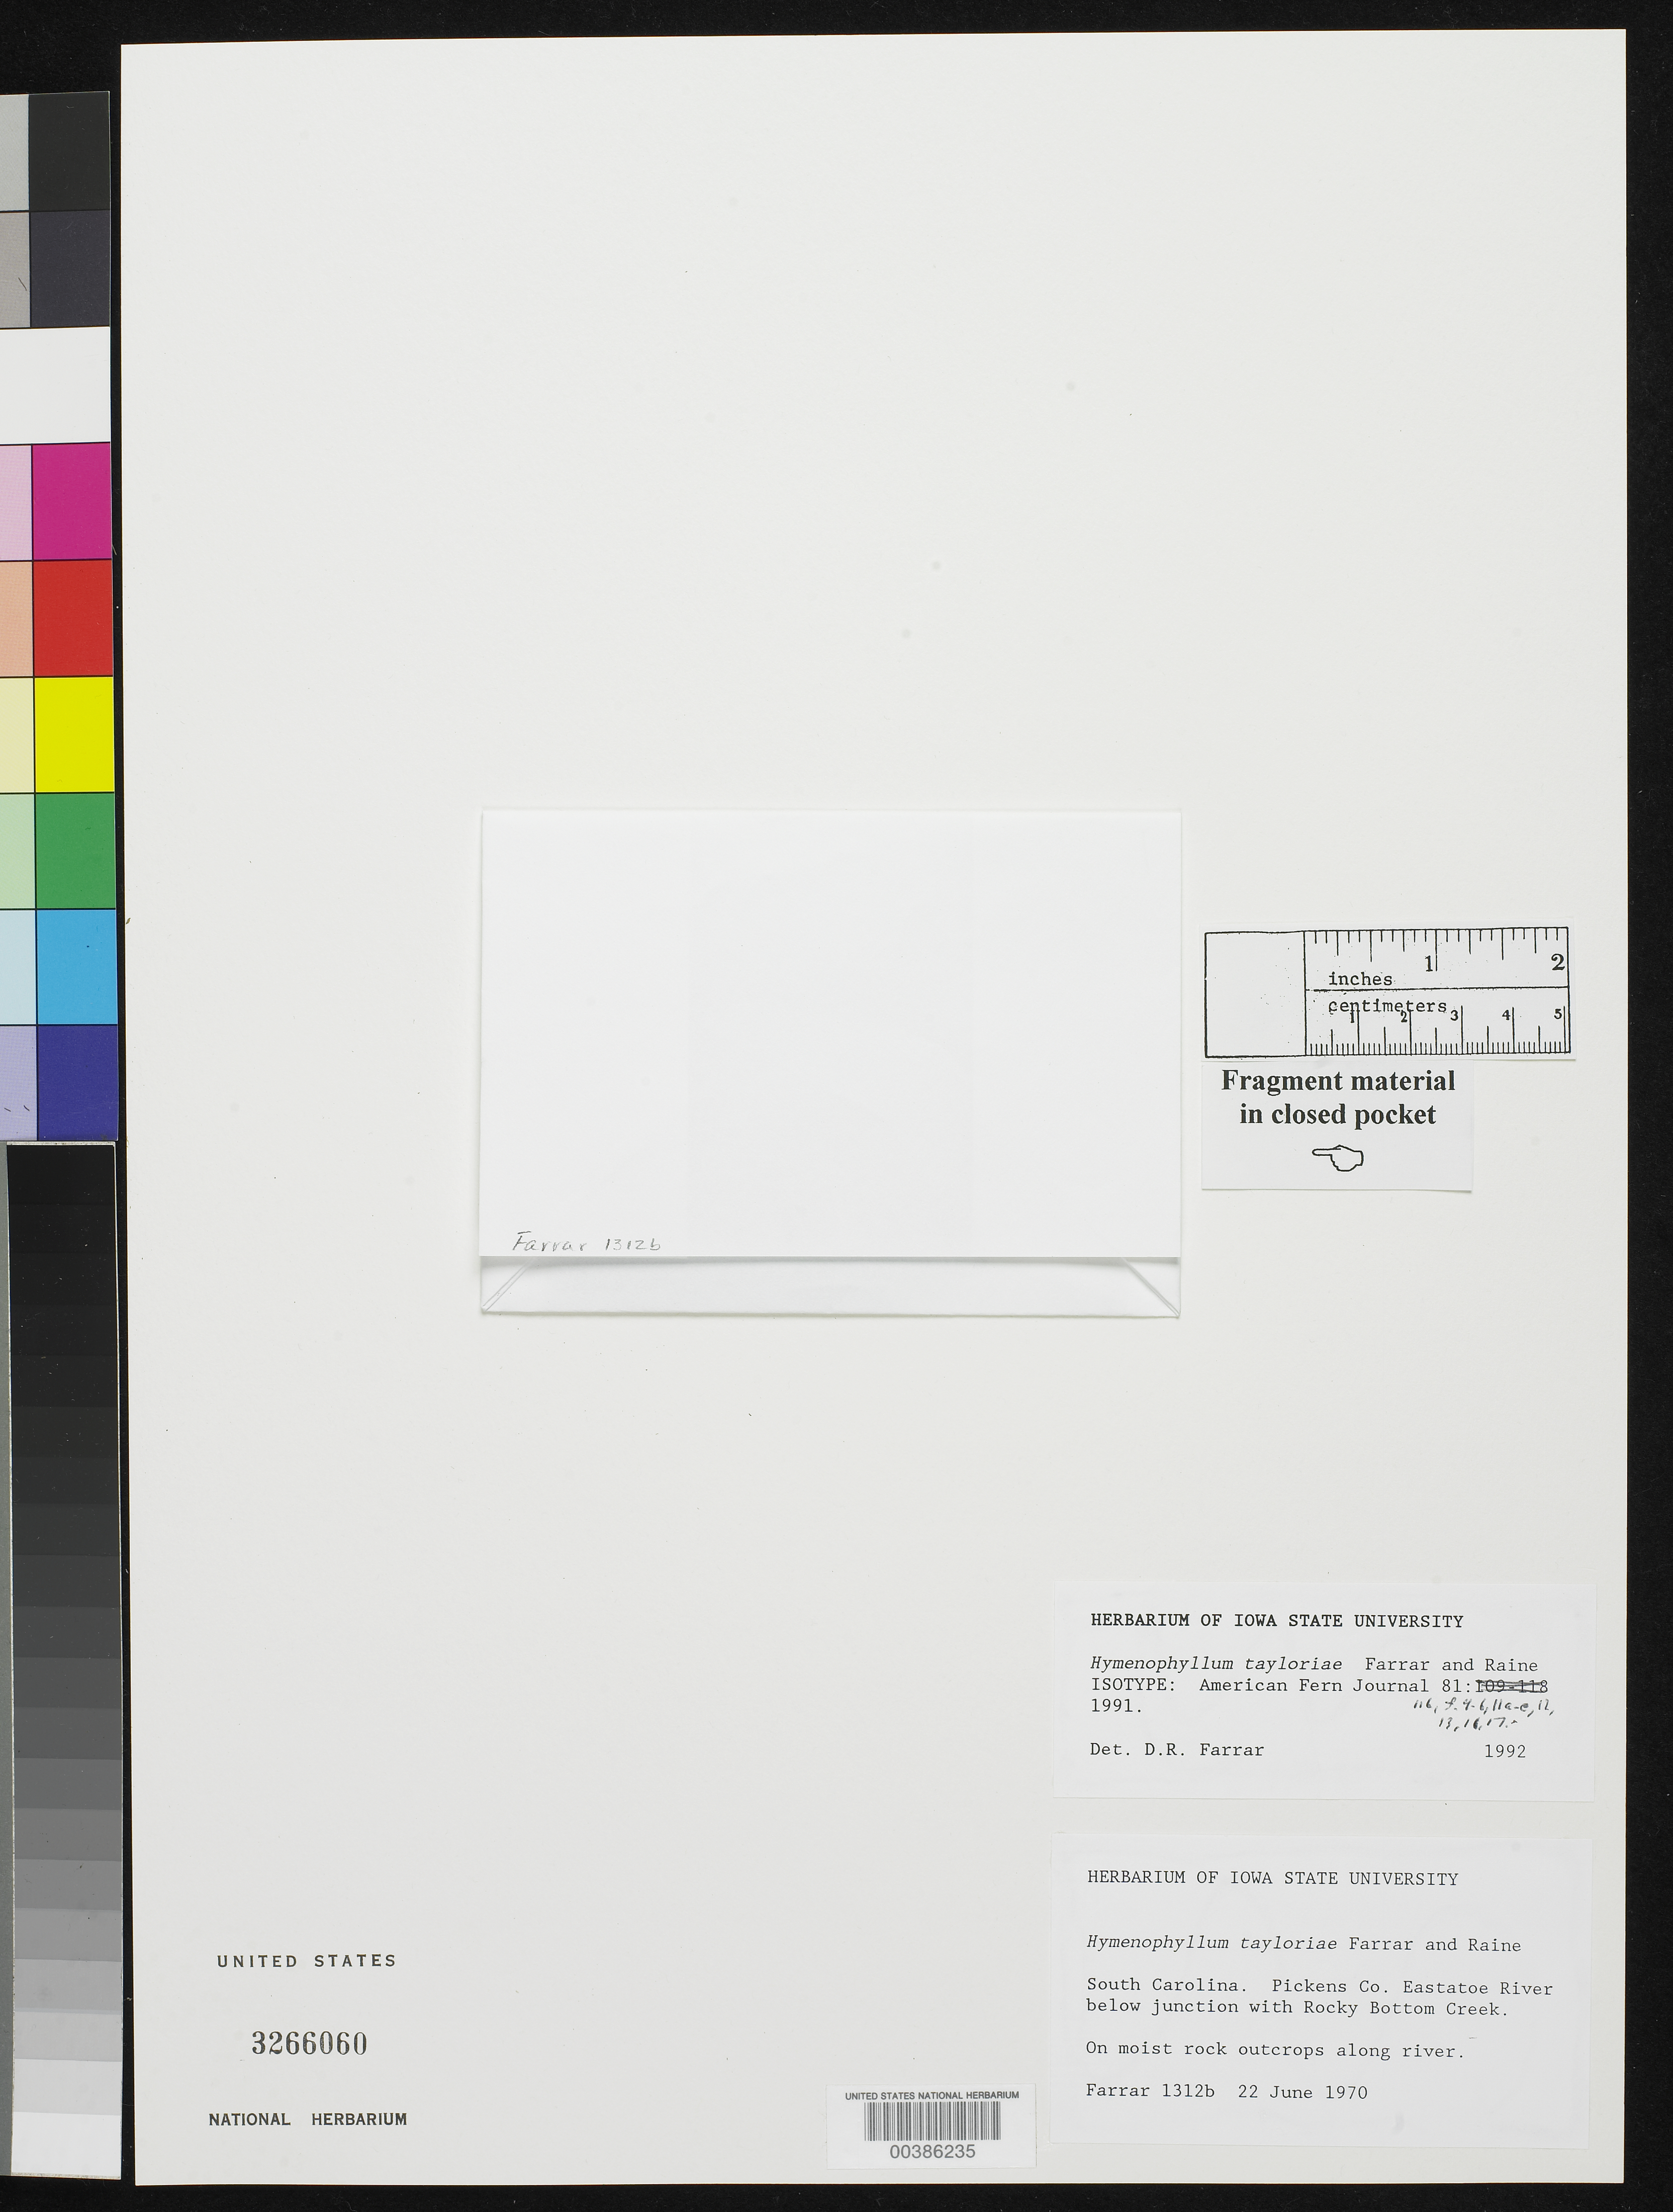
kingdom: Plantae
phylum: Tracheophyta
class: Polypodiopsida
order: Hymenophyllales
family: Hymenophyllaceae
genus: Hymenophyllum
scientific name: Hymenophyllum tayloriae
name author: Farrar & Raine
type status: Isotype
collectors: D. R. Farrar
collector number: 1312b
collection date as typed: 22 Jun 1970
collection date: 1970-06-22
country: United States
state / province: South Carolina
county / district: Pickens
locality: Eastatoe River below junction with Rocky Bottom Creek.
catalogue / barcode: US 3266060